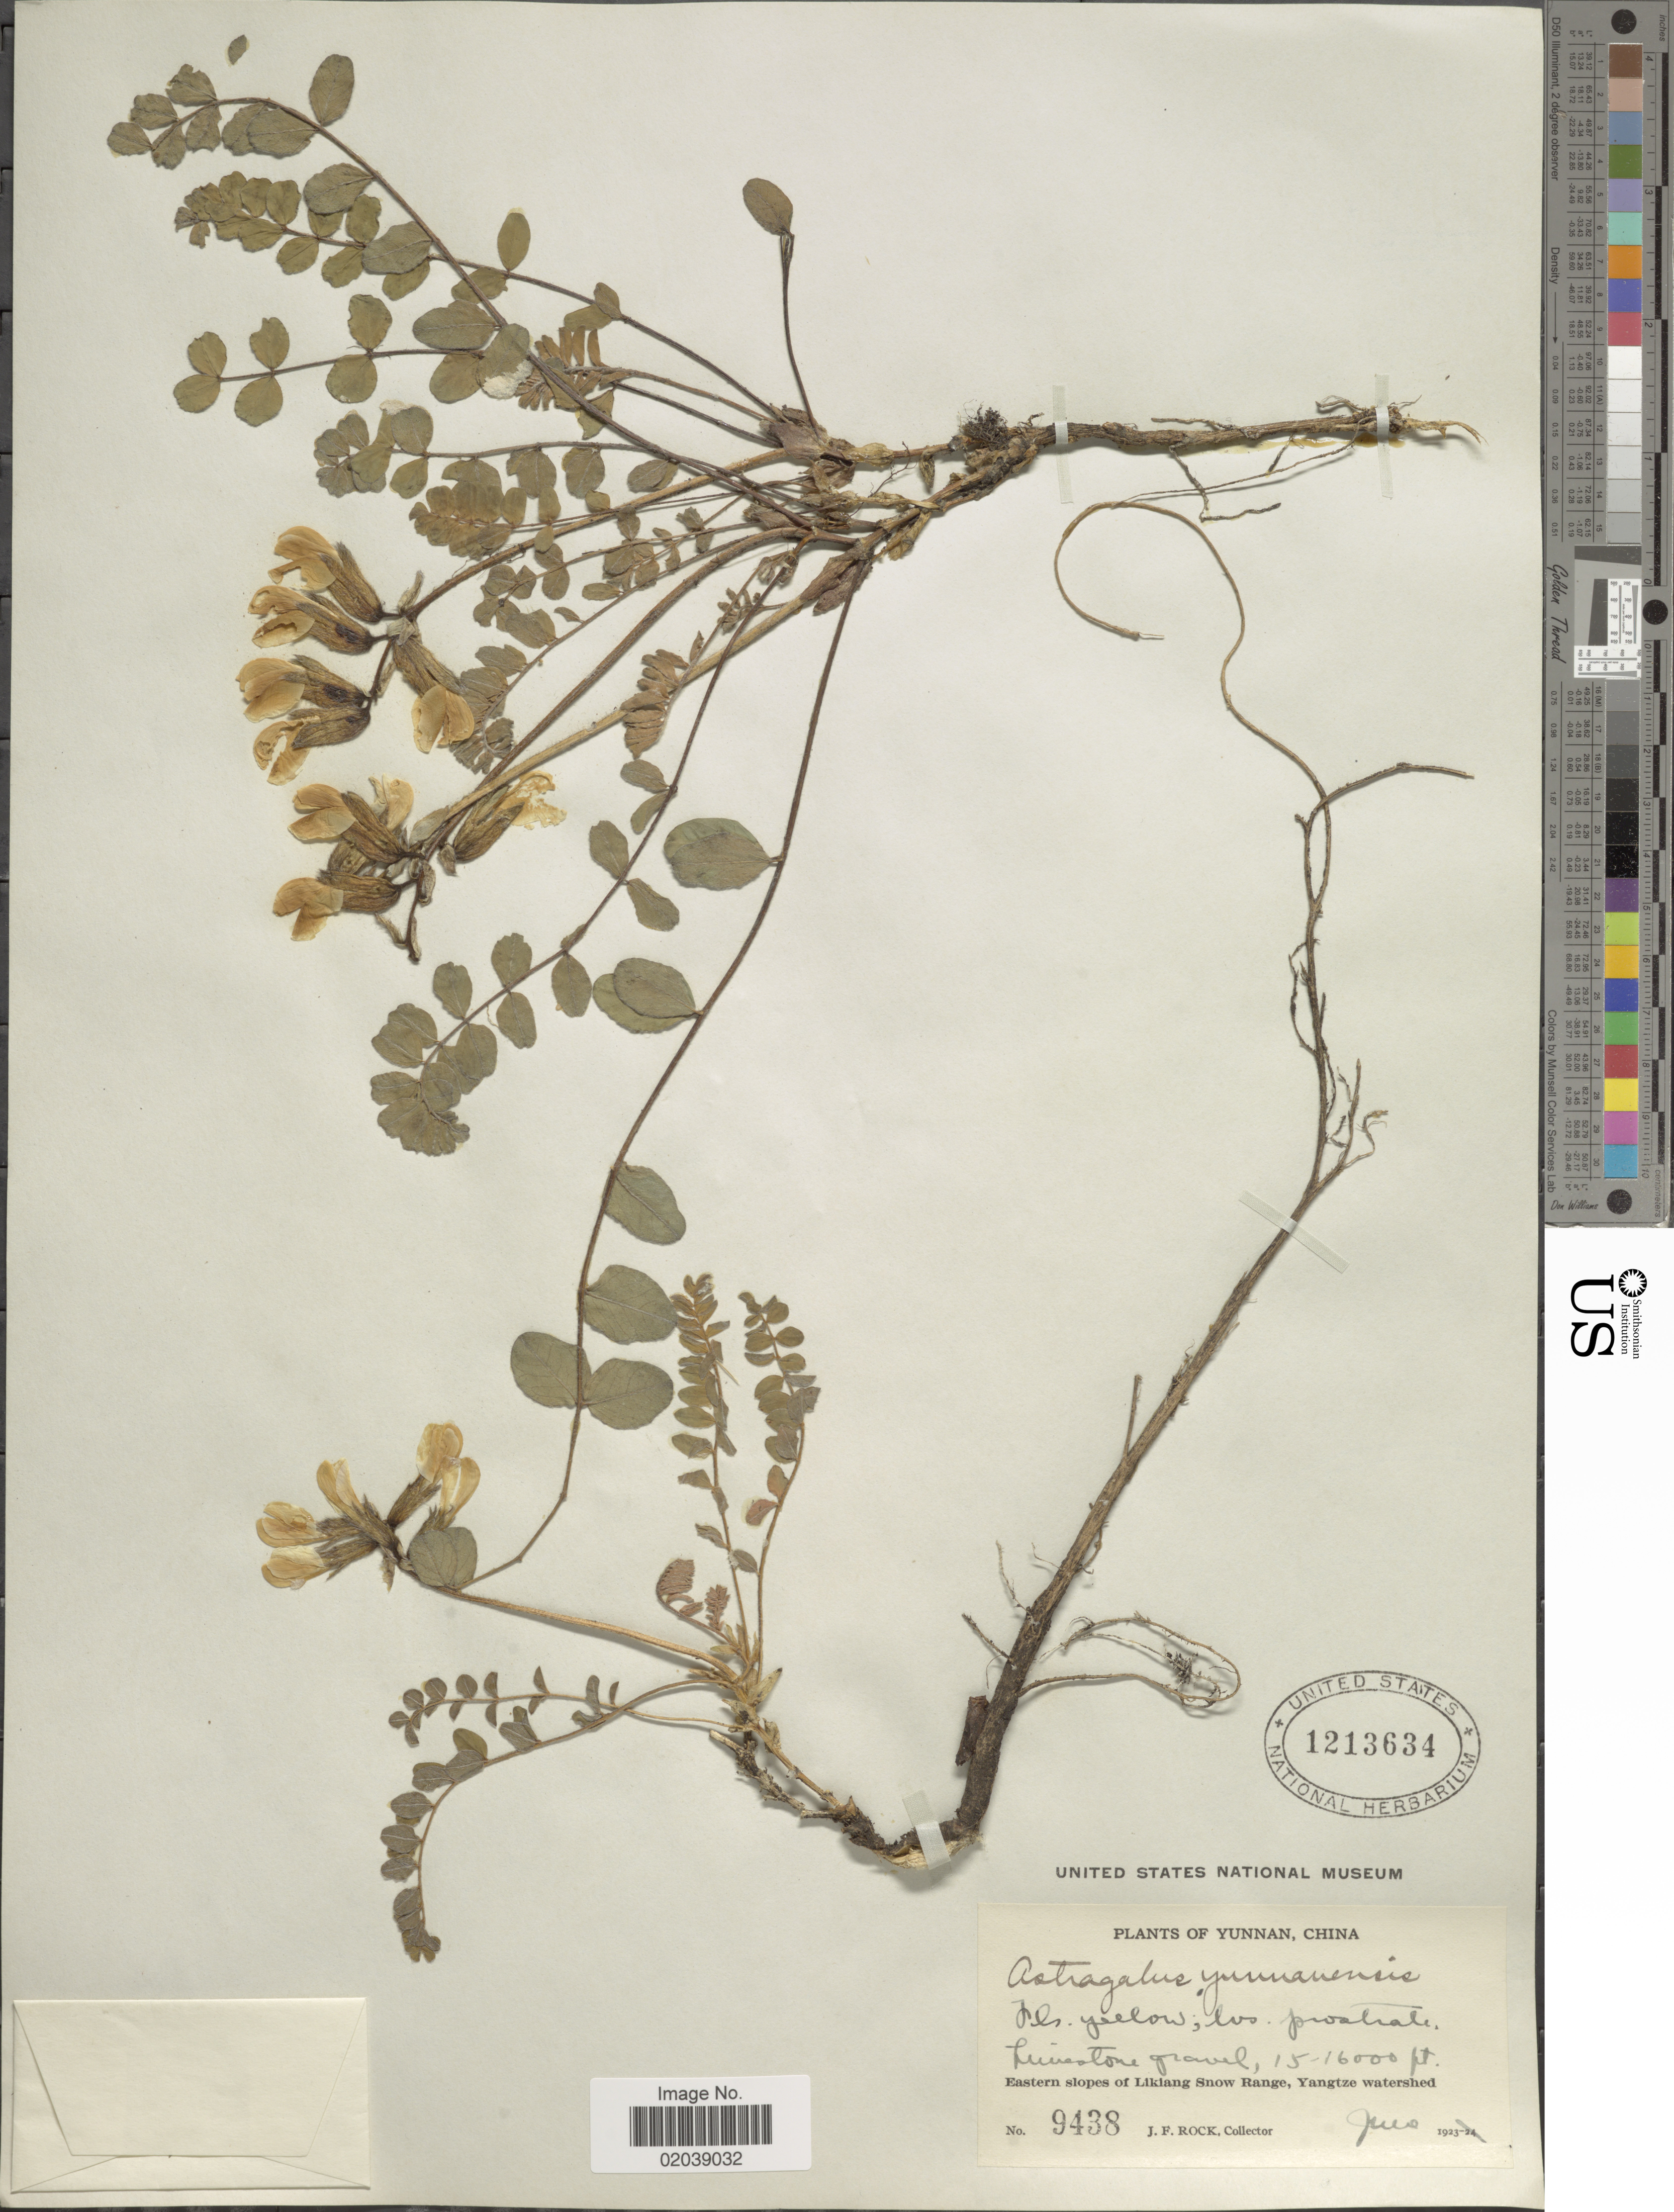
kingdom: Plantae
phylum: Tracheophyta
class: Magnoliopsida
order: Fabales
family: Fabaceae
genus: Astragalus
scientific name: Astragalus yunnanensis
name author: Franch.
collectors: J. Rock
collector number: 9438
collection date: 1923-06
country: China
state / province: Yunnan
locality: Eastern slopes of Likiang Snow Range, Yangtze watershed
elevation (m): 4572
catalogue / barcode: US 1213634